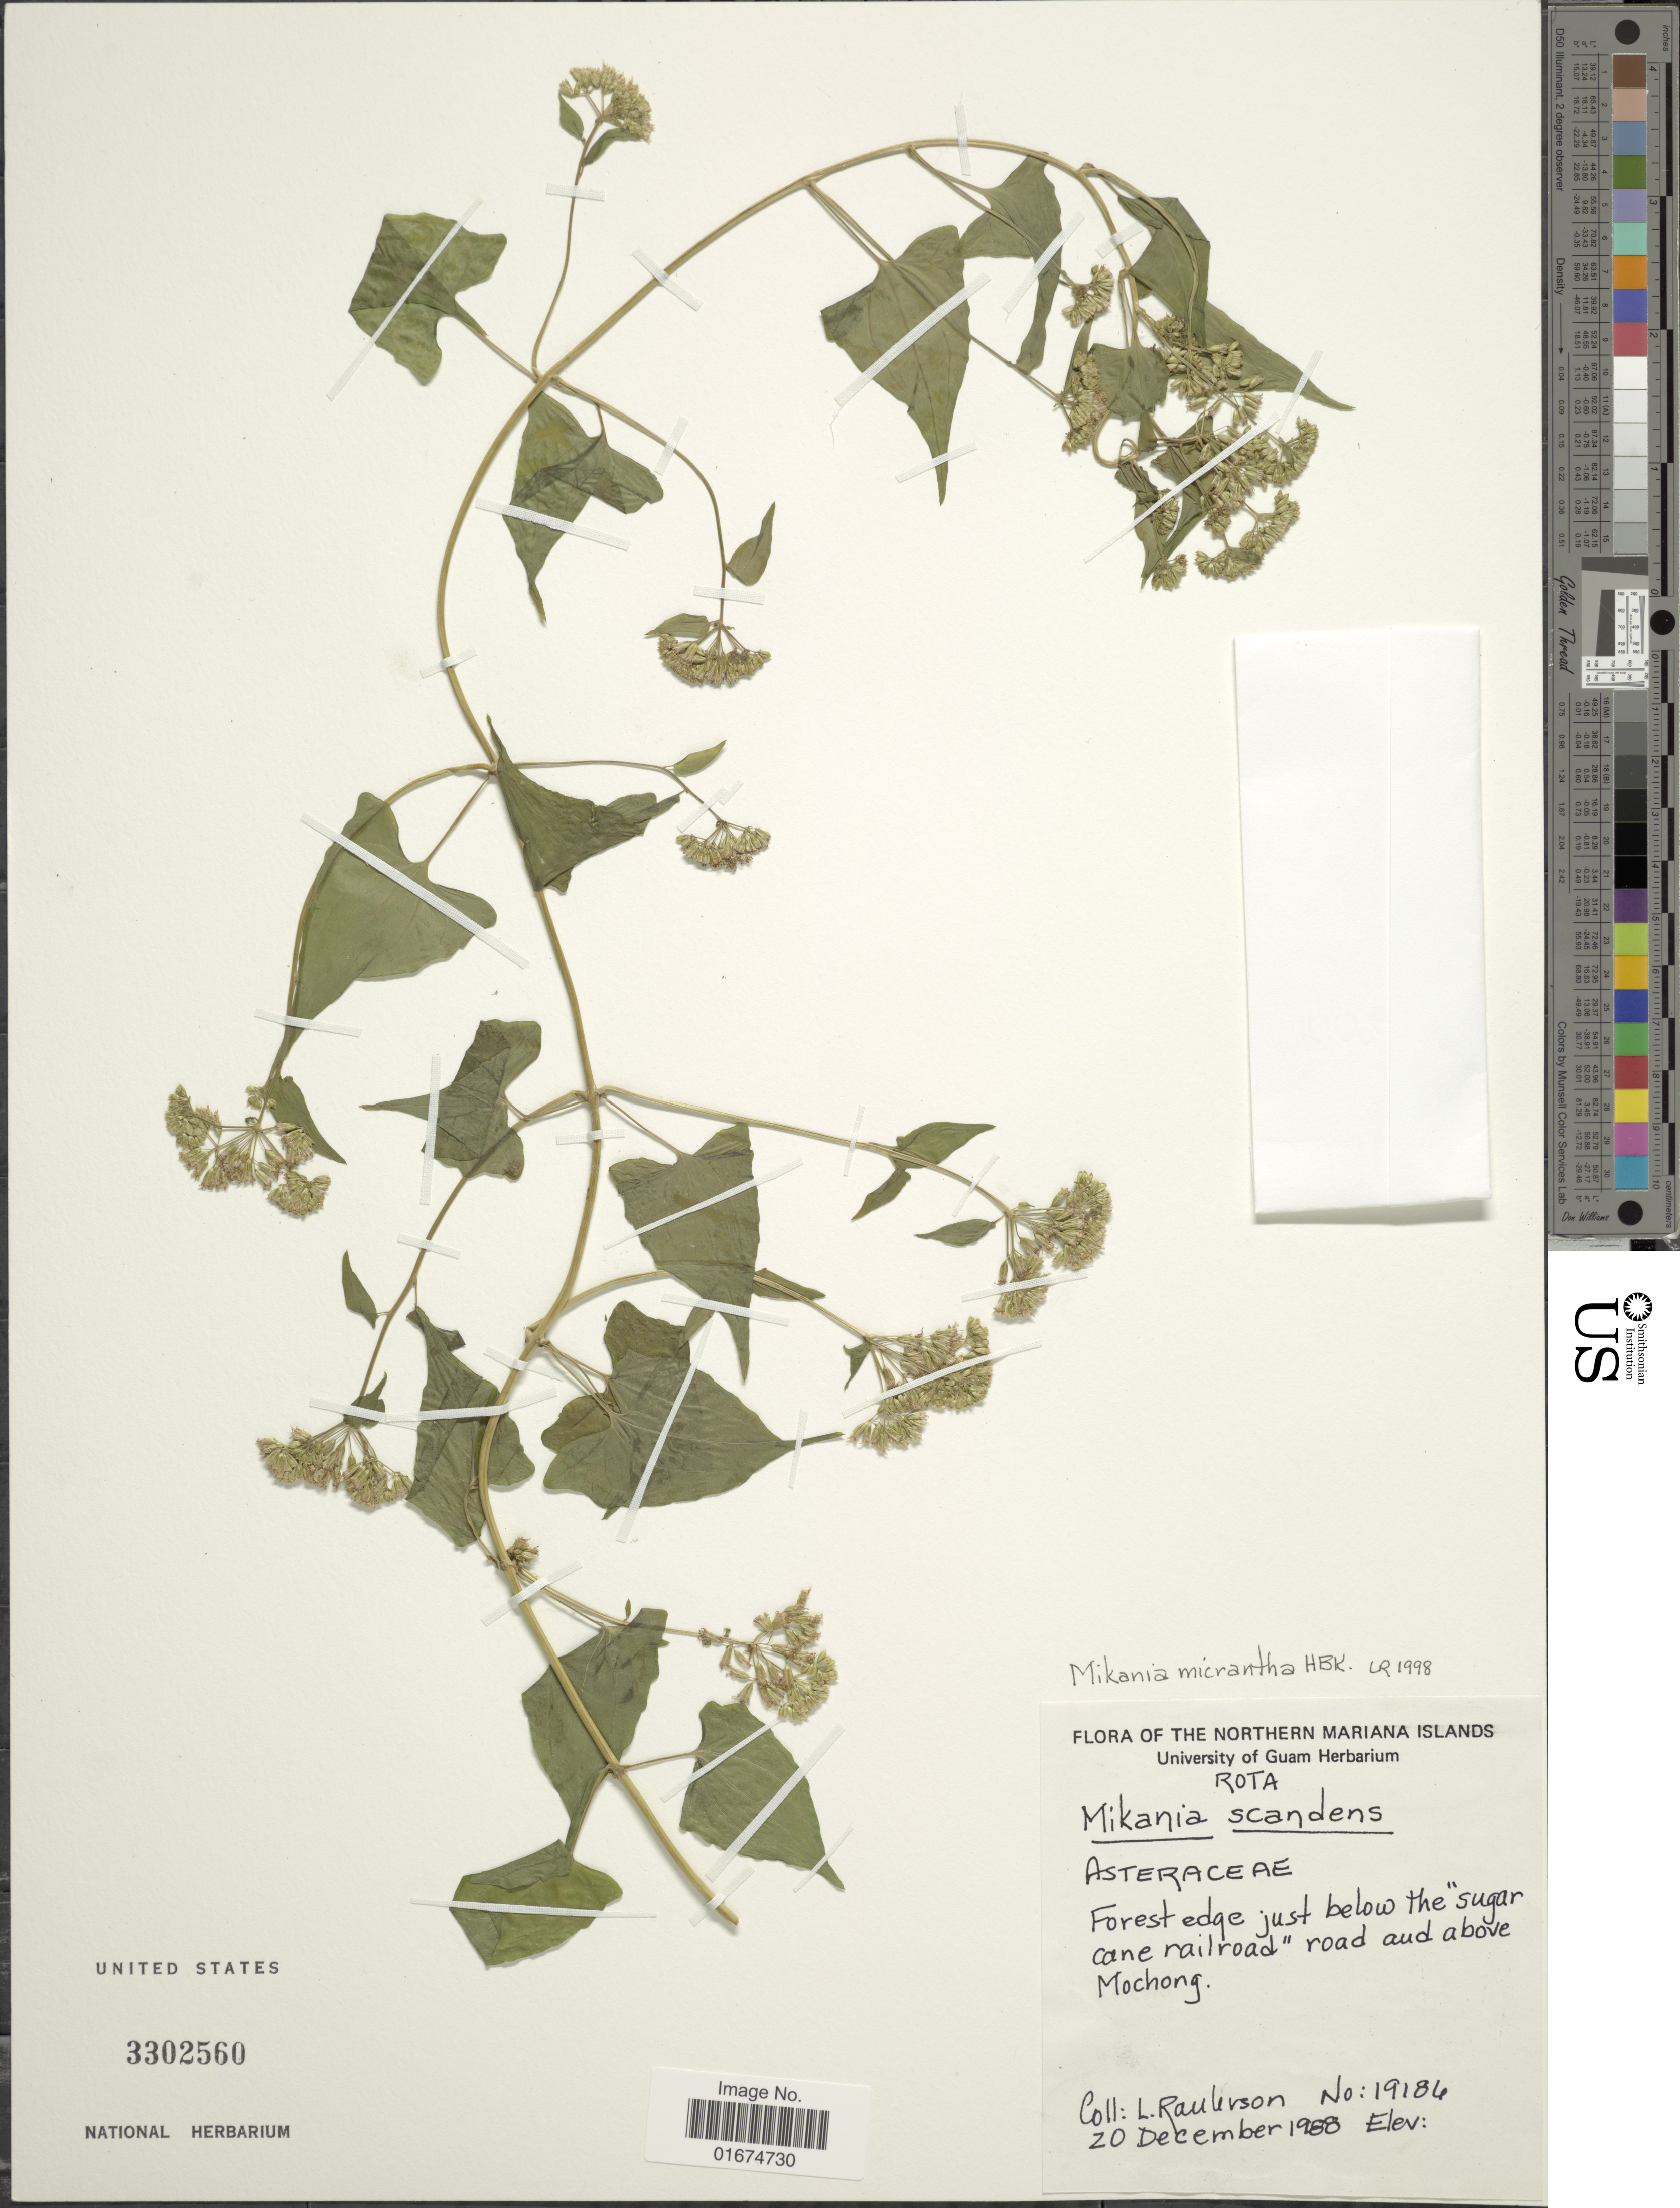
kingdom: Plantae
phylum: Tracheophyta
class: Magnoliopsida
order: Asterales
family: Asteraceae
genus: Mikania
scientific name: Mikania micrantha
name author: Kunth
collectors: L. Raulerson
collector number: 19184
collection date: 1988-12-20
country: Northern Mariana Islands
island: Rota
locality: Rota, Forest edge just below the "sugar cane railroad" road aud above Mochong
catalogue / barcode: US 3302560